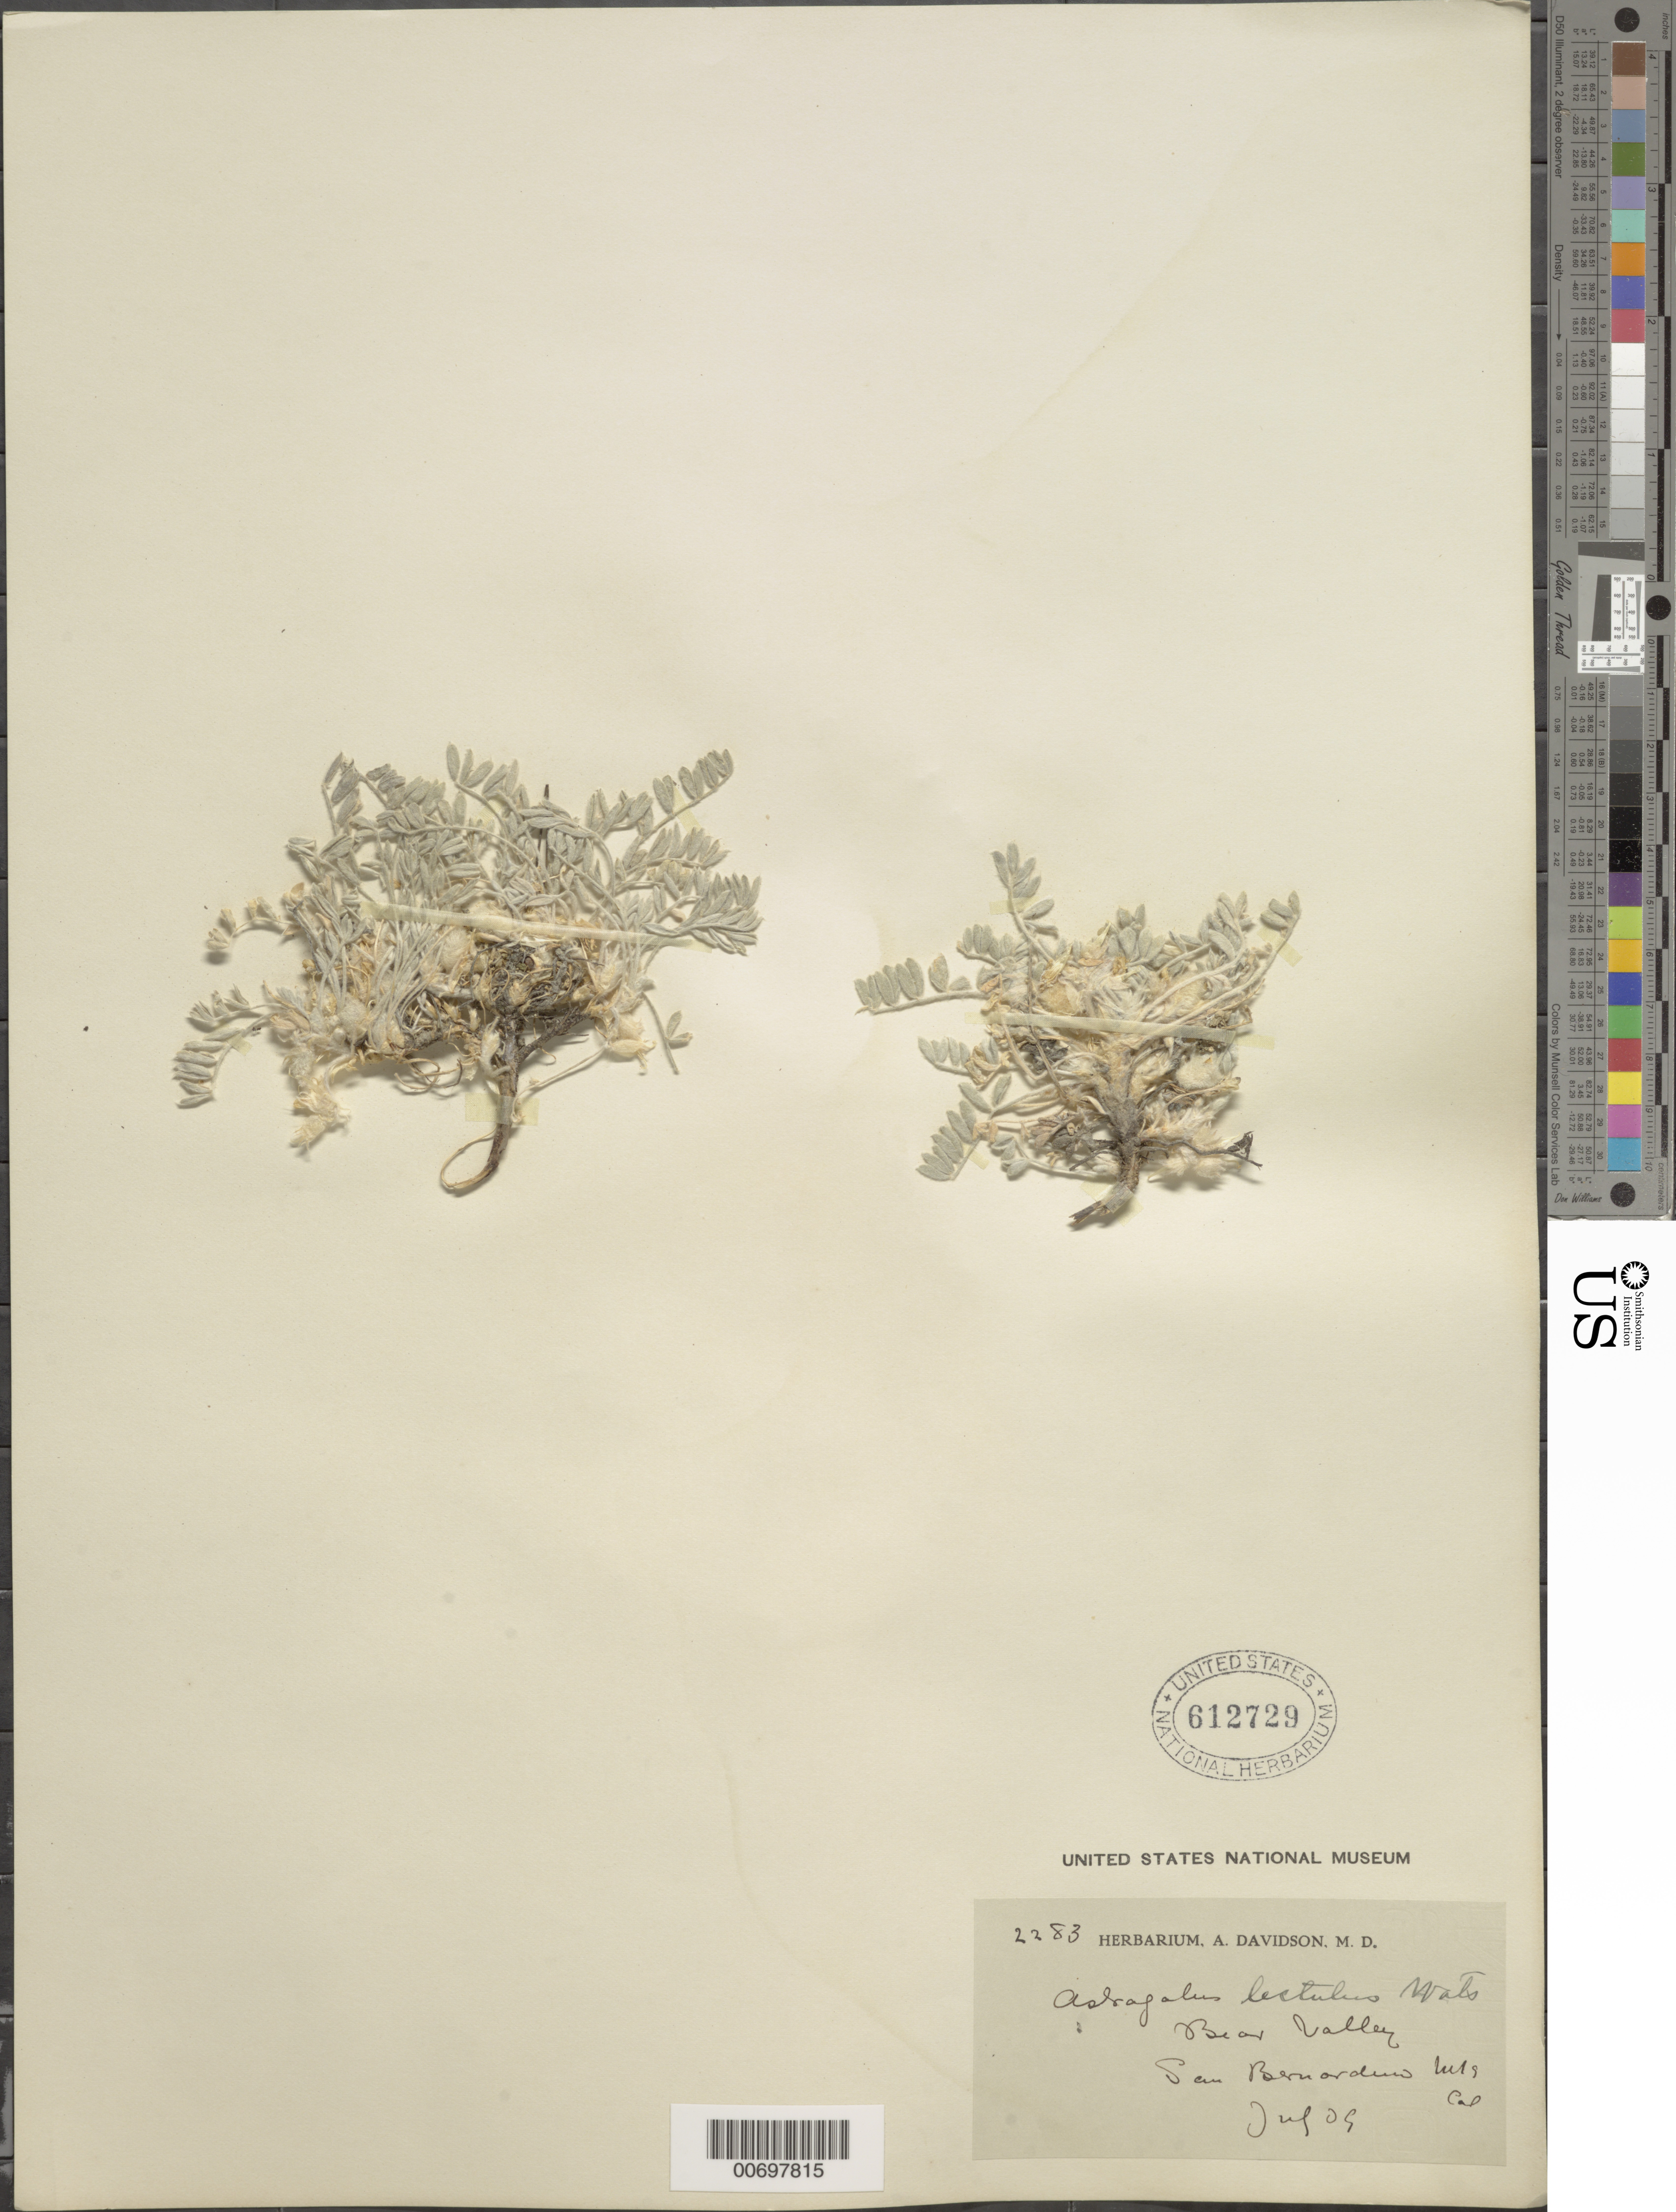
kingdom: Plantae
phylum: Tracheophyta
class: Magnoliopsida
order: Fabales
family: Fabaceae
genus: Astragalus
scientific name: Astragalus lectulus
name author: S. Watson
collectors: A. Davidson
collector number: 2283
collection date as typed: Jul --09 or 09 Jul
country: United States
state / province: California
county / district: San Bernardino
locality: Bear Valley, San Bernardino Mts.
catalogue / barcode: US 612729